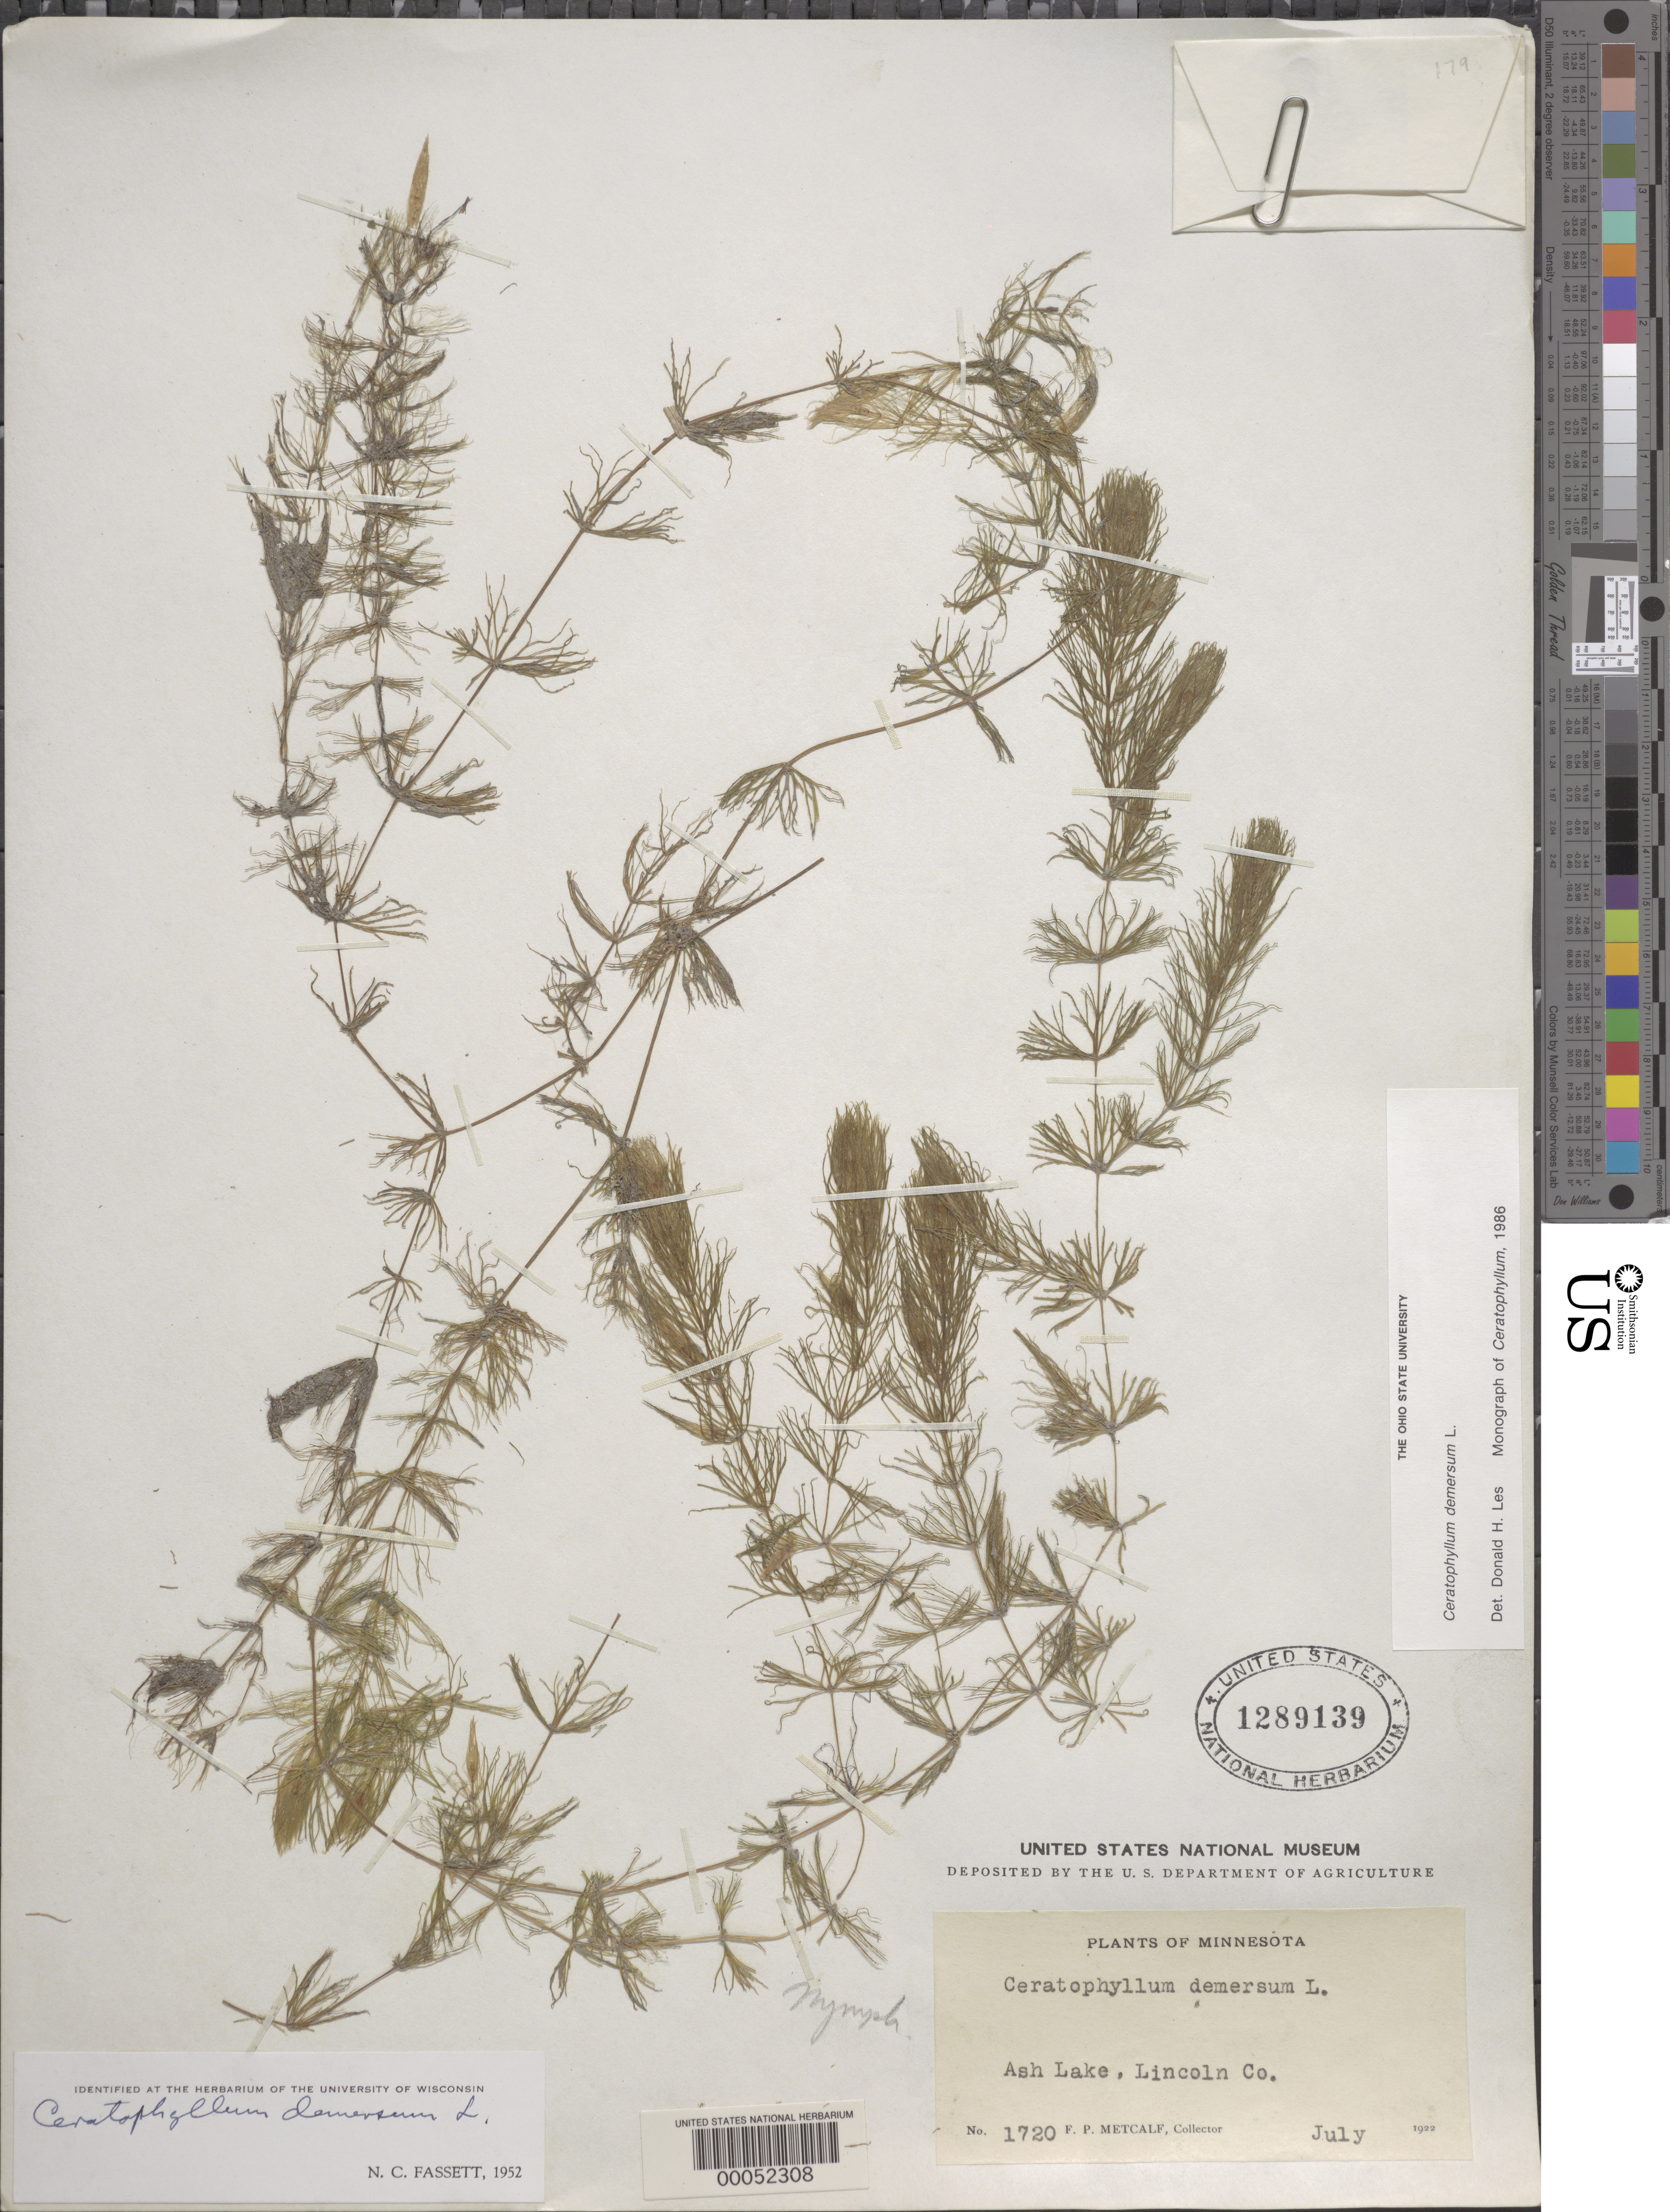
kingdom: Plantae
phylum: Tracheophyta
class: Magnoliopsida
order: Ceratophyllales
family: Ceratophyllaceae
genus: Ceratophyllum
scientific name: Ceratophyllum demersum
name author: L.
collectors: F. P. Metcalf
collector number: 1720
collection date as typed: Jul 1922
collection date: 1922-07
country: United States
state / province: Minnesota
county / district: Lincoln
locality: Ash lake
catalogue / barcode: US 1289139